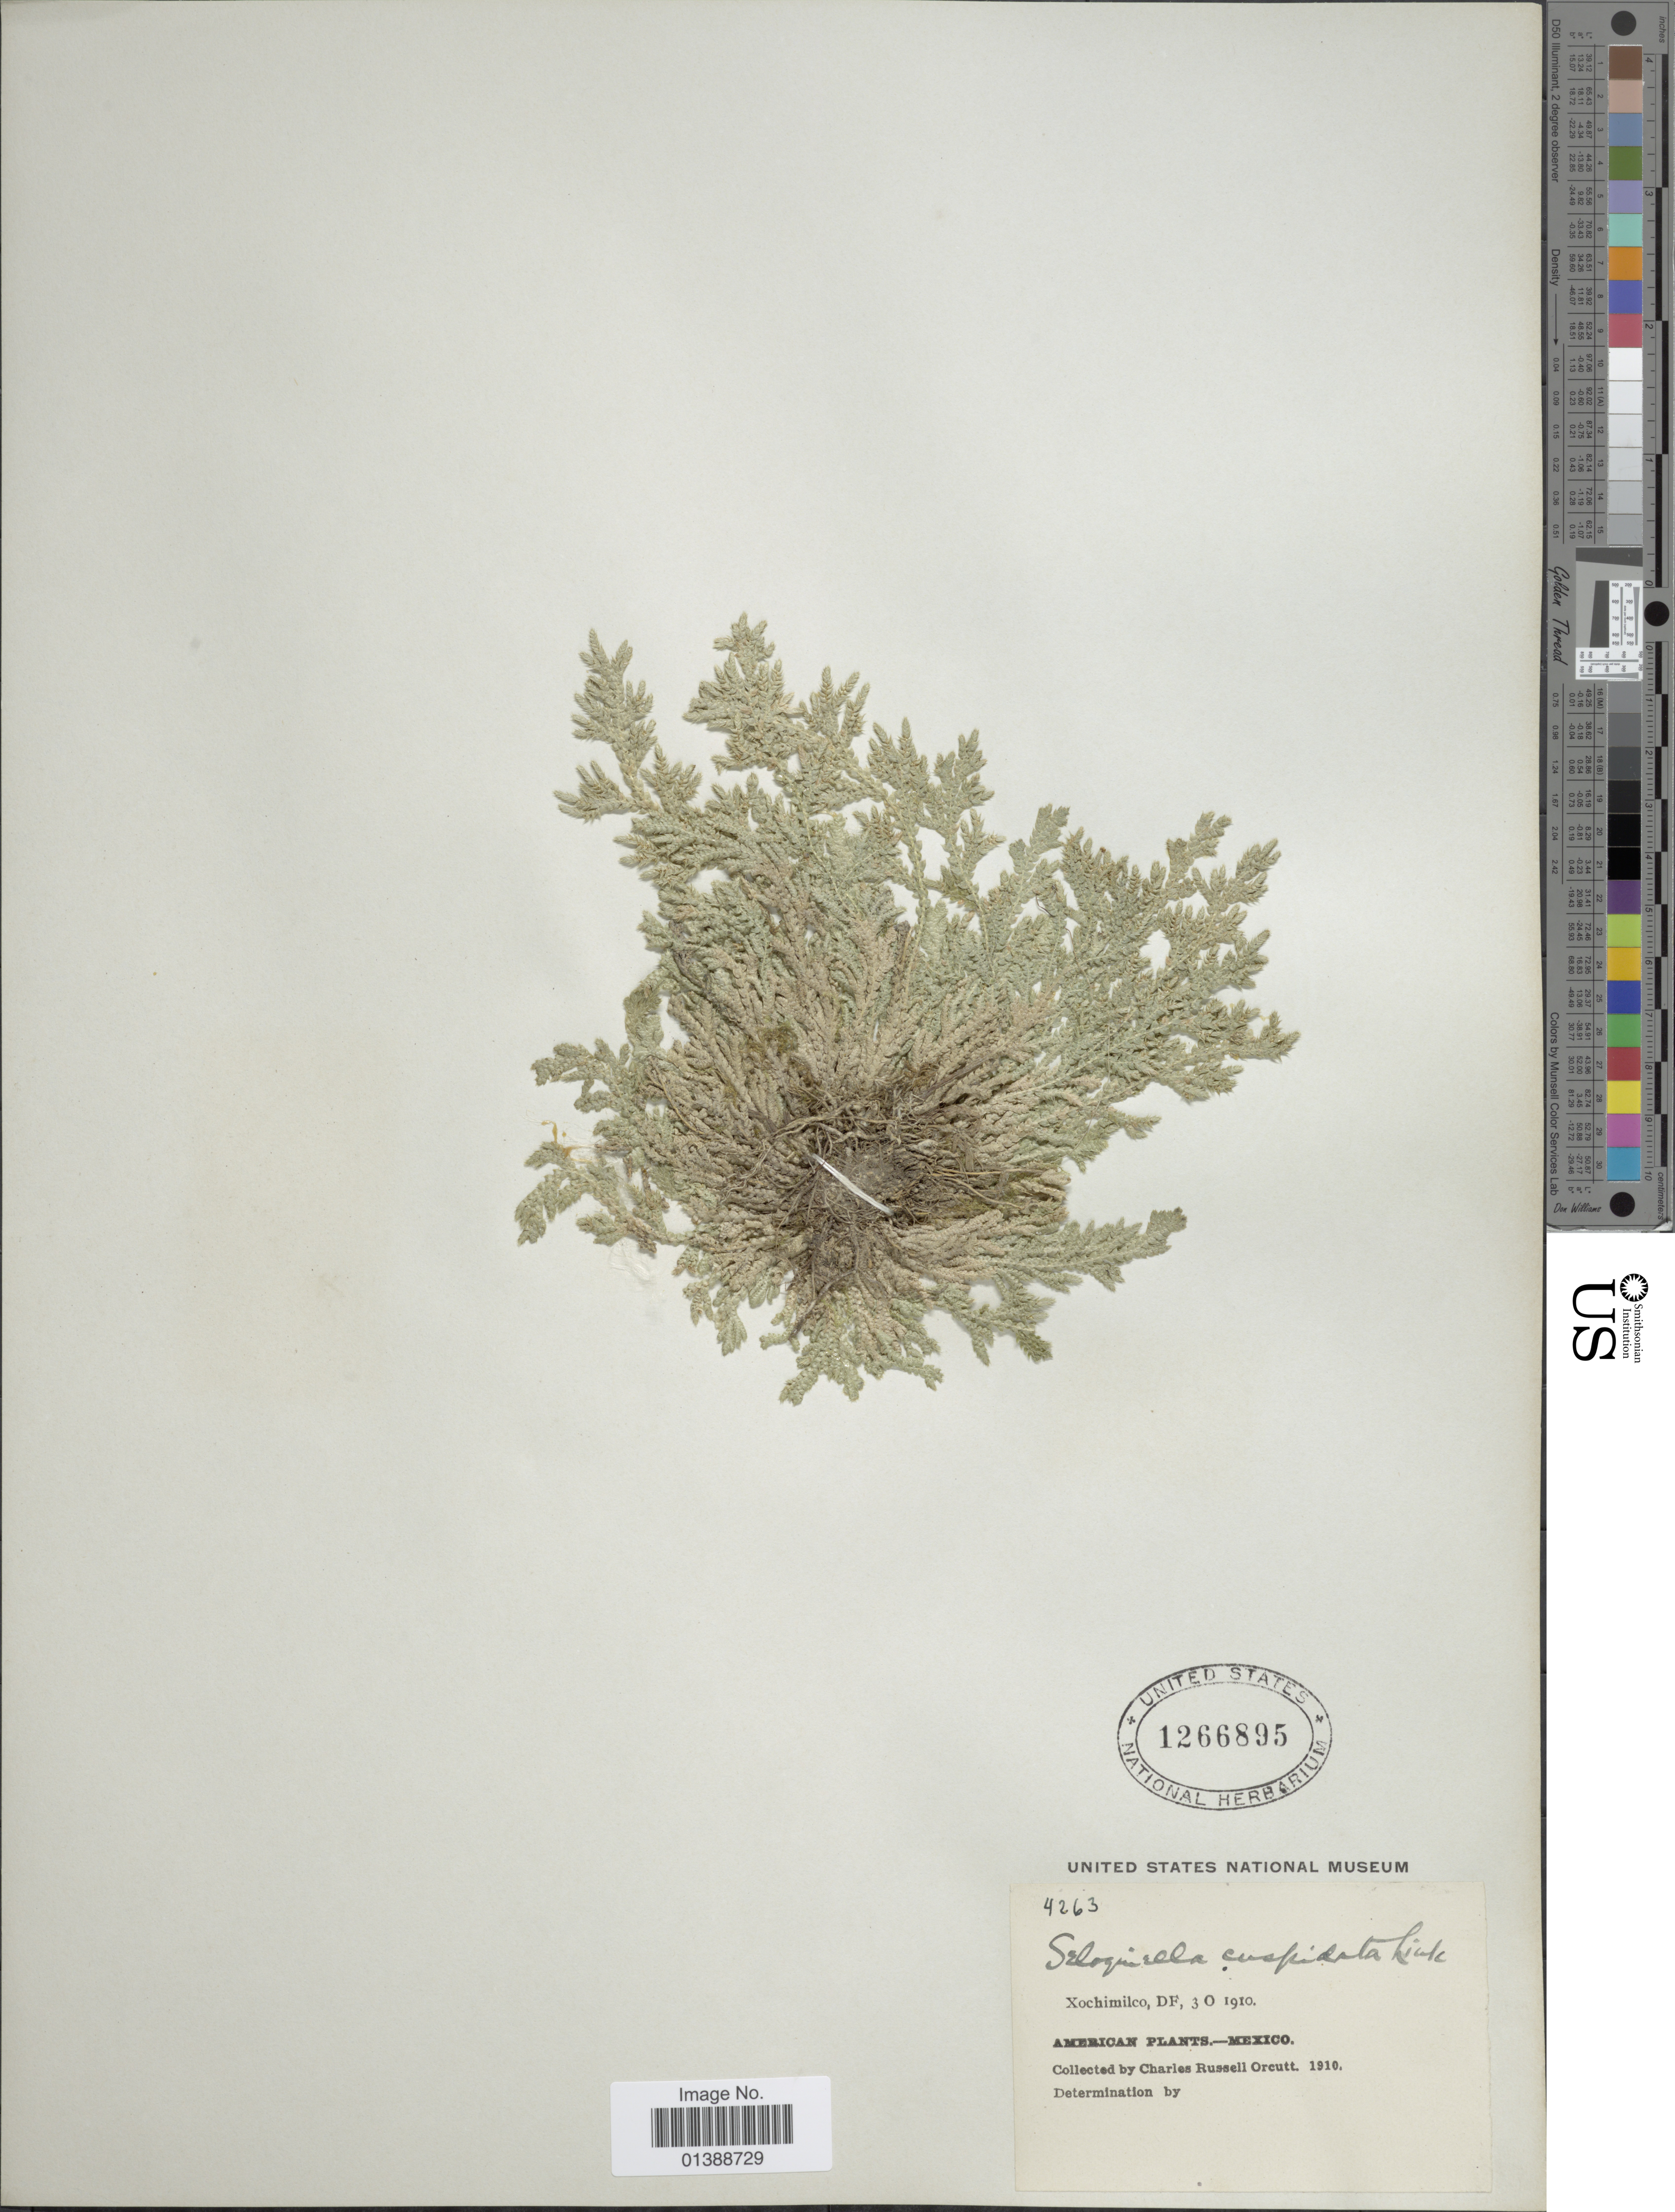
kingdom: Plantae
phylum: Tracheophyta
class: Lycopodiopsida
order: Selaginellales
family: Selaginellaceae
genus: Selaginella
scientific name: Selaginella pallescens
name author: (C. Presl) Spring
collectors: C. R. Orcutt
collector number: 4263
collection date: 1910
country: Mexico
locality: Xochimilco, Df, 3 O 1910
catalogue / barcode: US 1266895